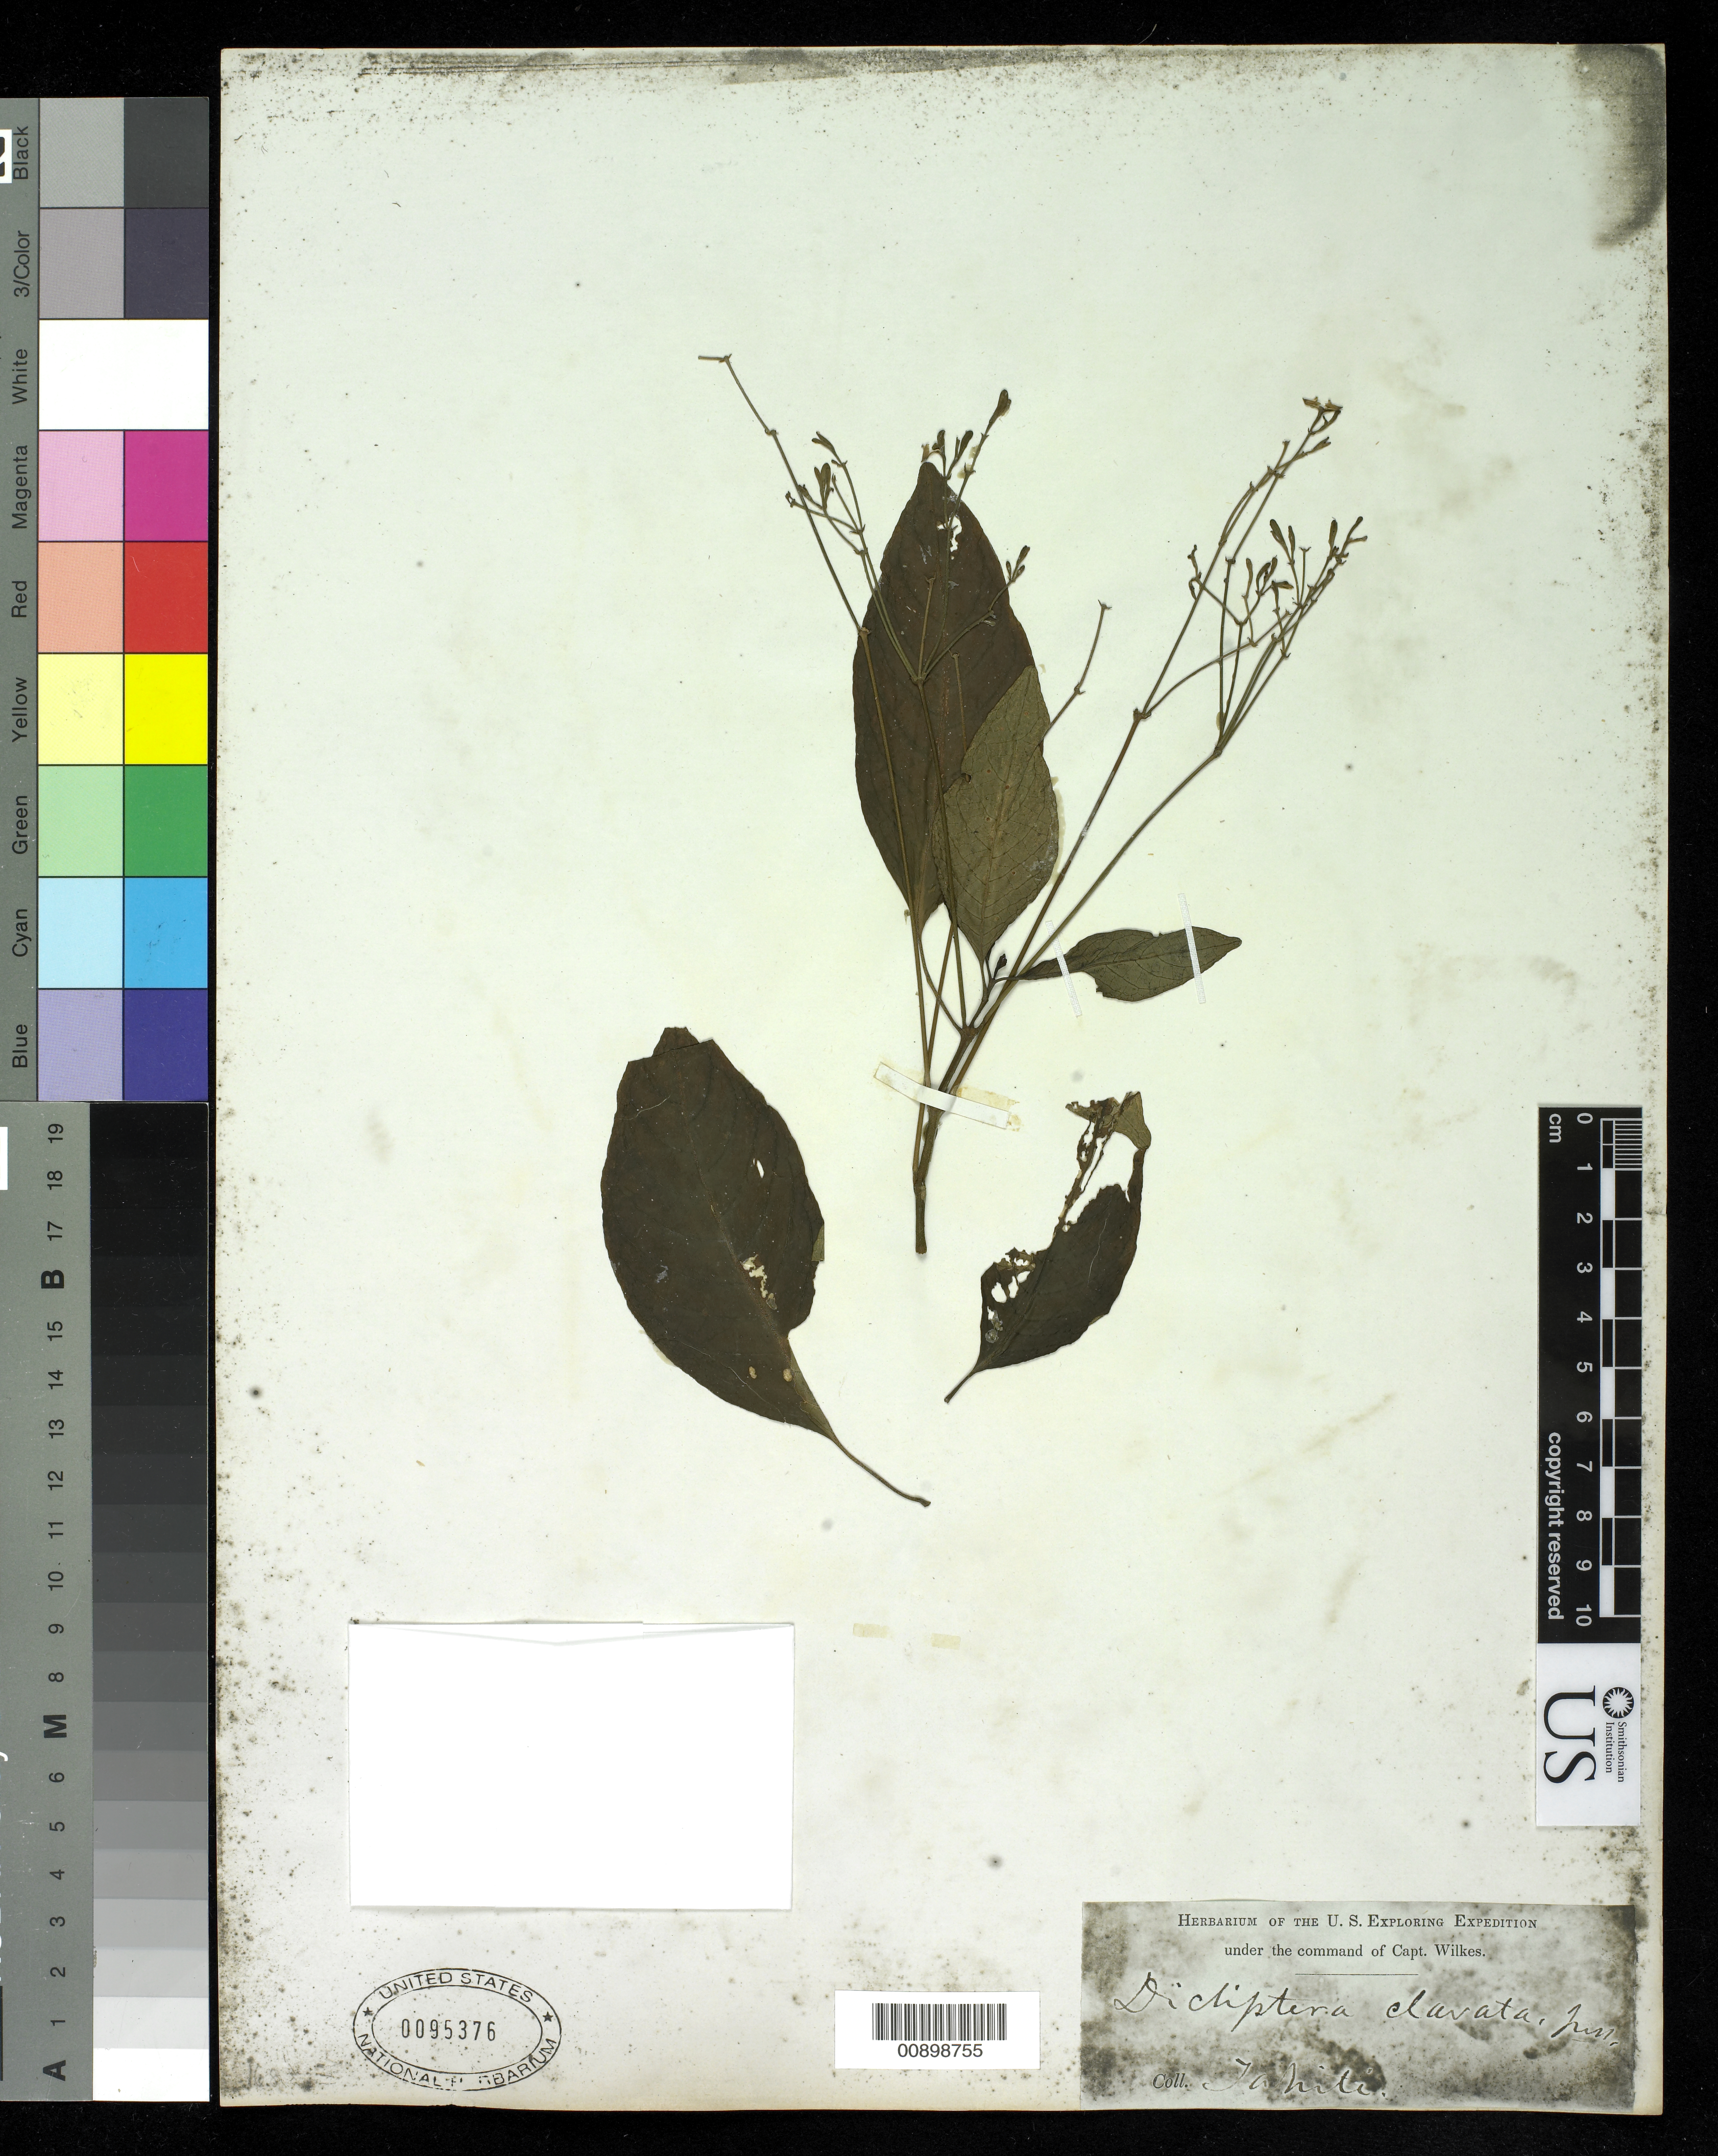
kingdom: Plantae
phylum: Tracheophyta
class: Magnoliopsida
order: Lamiales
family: Acanthaceae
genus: Dicliptera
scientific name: Dicliptera clavata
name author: Juss.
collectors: Wilkes Explor. Exped.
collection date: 1838/1842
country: French Polynesia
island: Tahiti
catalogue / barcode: US 95376